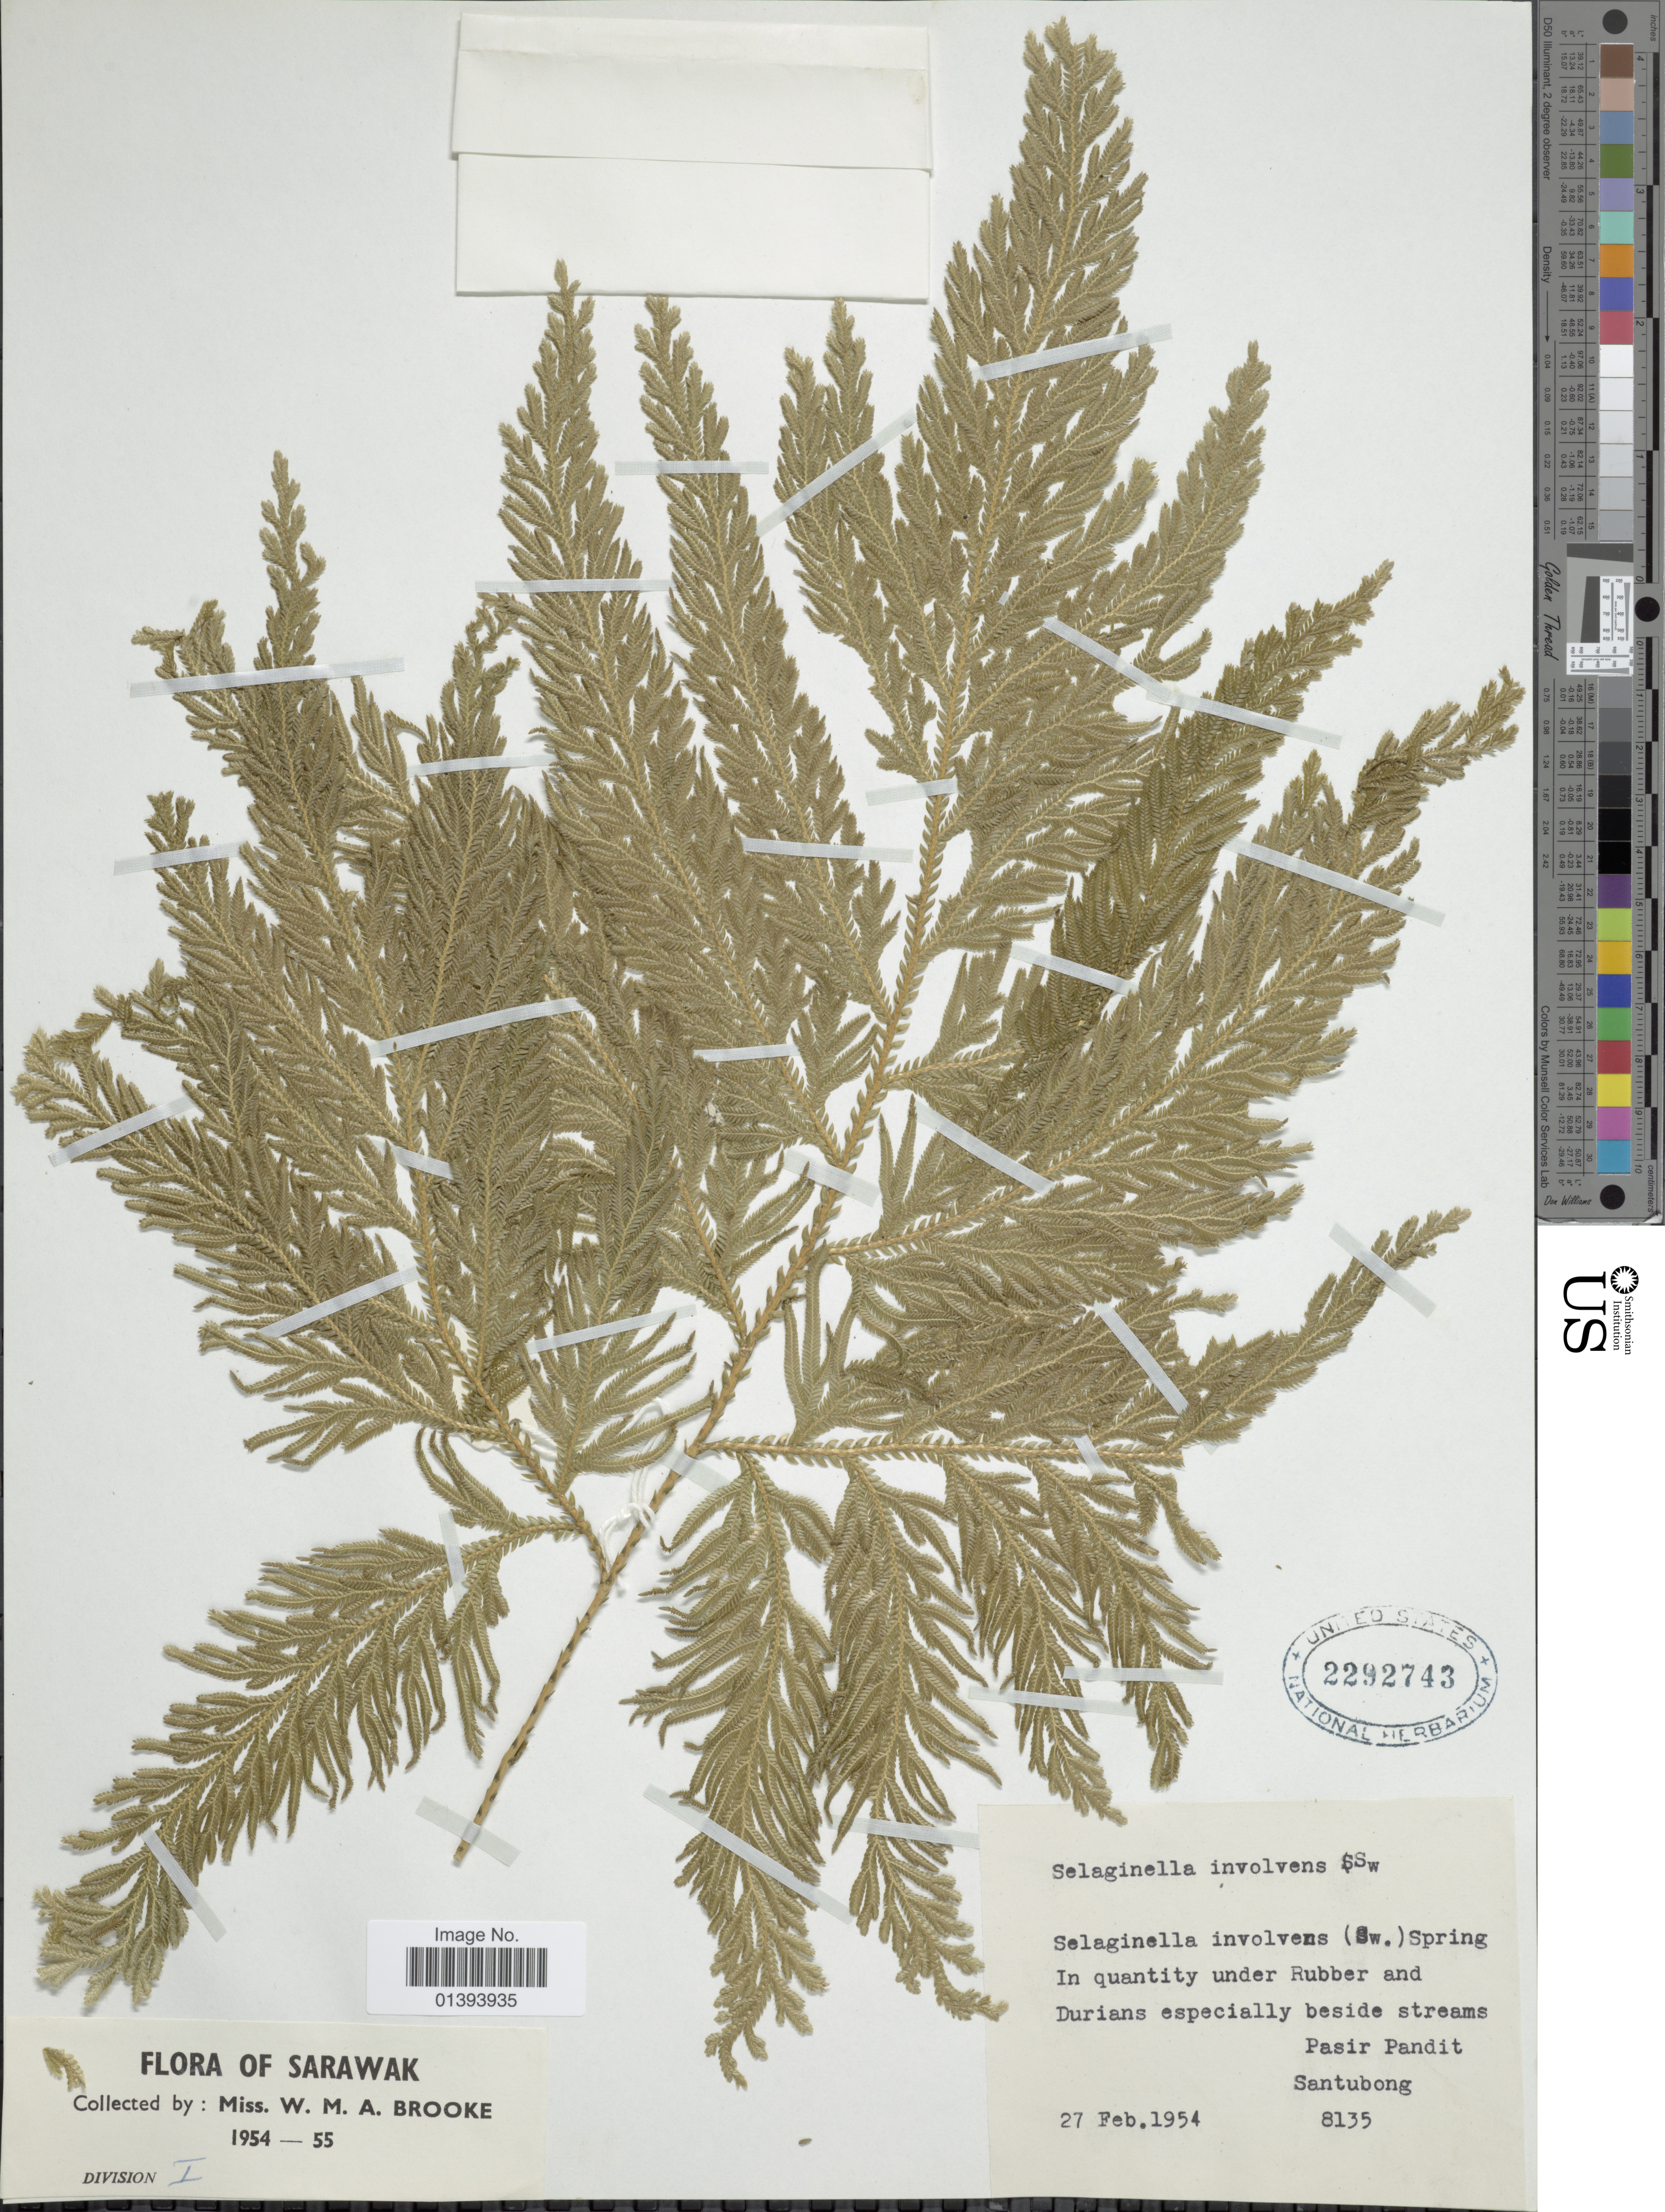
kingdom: Plantae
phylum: Tracheophyta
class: Lycopodiopsida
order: Selaginellales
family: Selaginellaceae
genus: Selaginella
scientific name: Selaginella involvens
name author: (Sw.) Spring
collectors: W. Brooke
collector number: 8135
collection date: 1954-02-27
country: Malaysia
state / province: Sarawak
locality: In quantity under Rubber and Durians especially beside streams Pasir Pandit, Santubong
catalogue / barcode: US 2292743